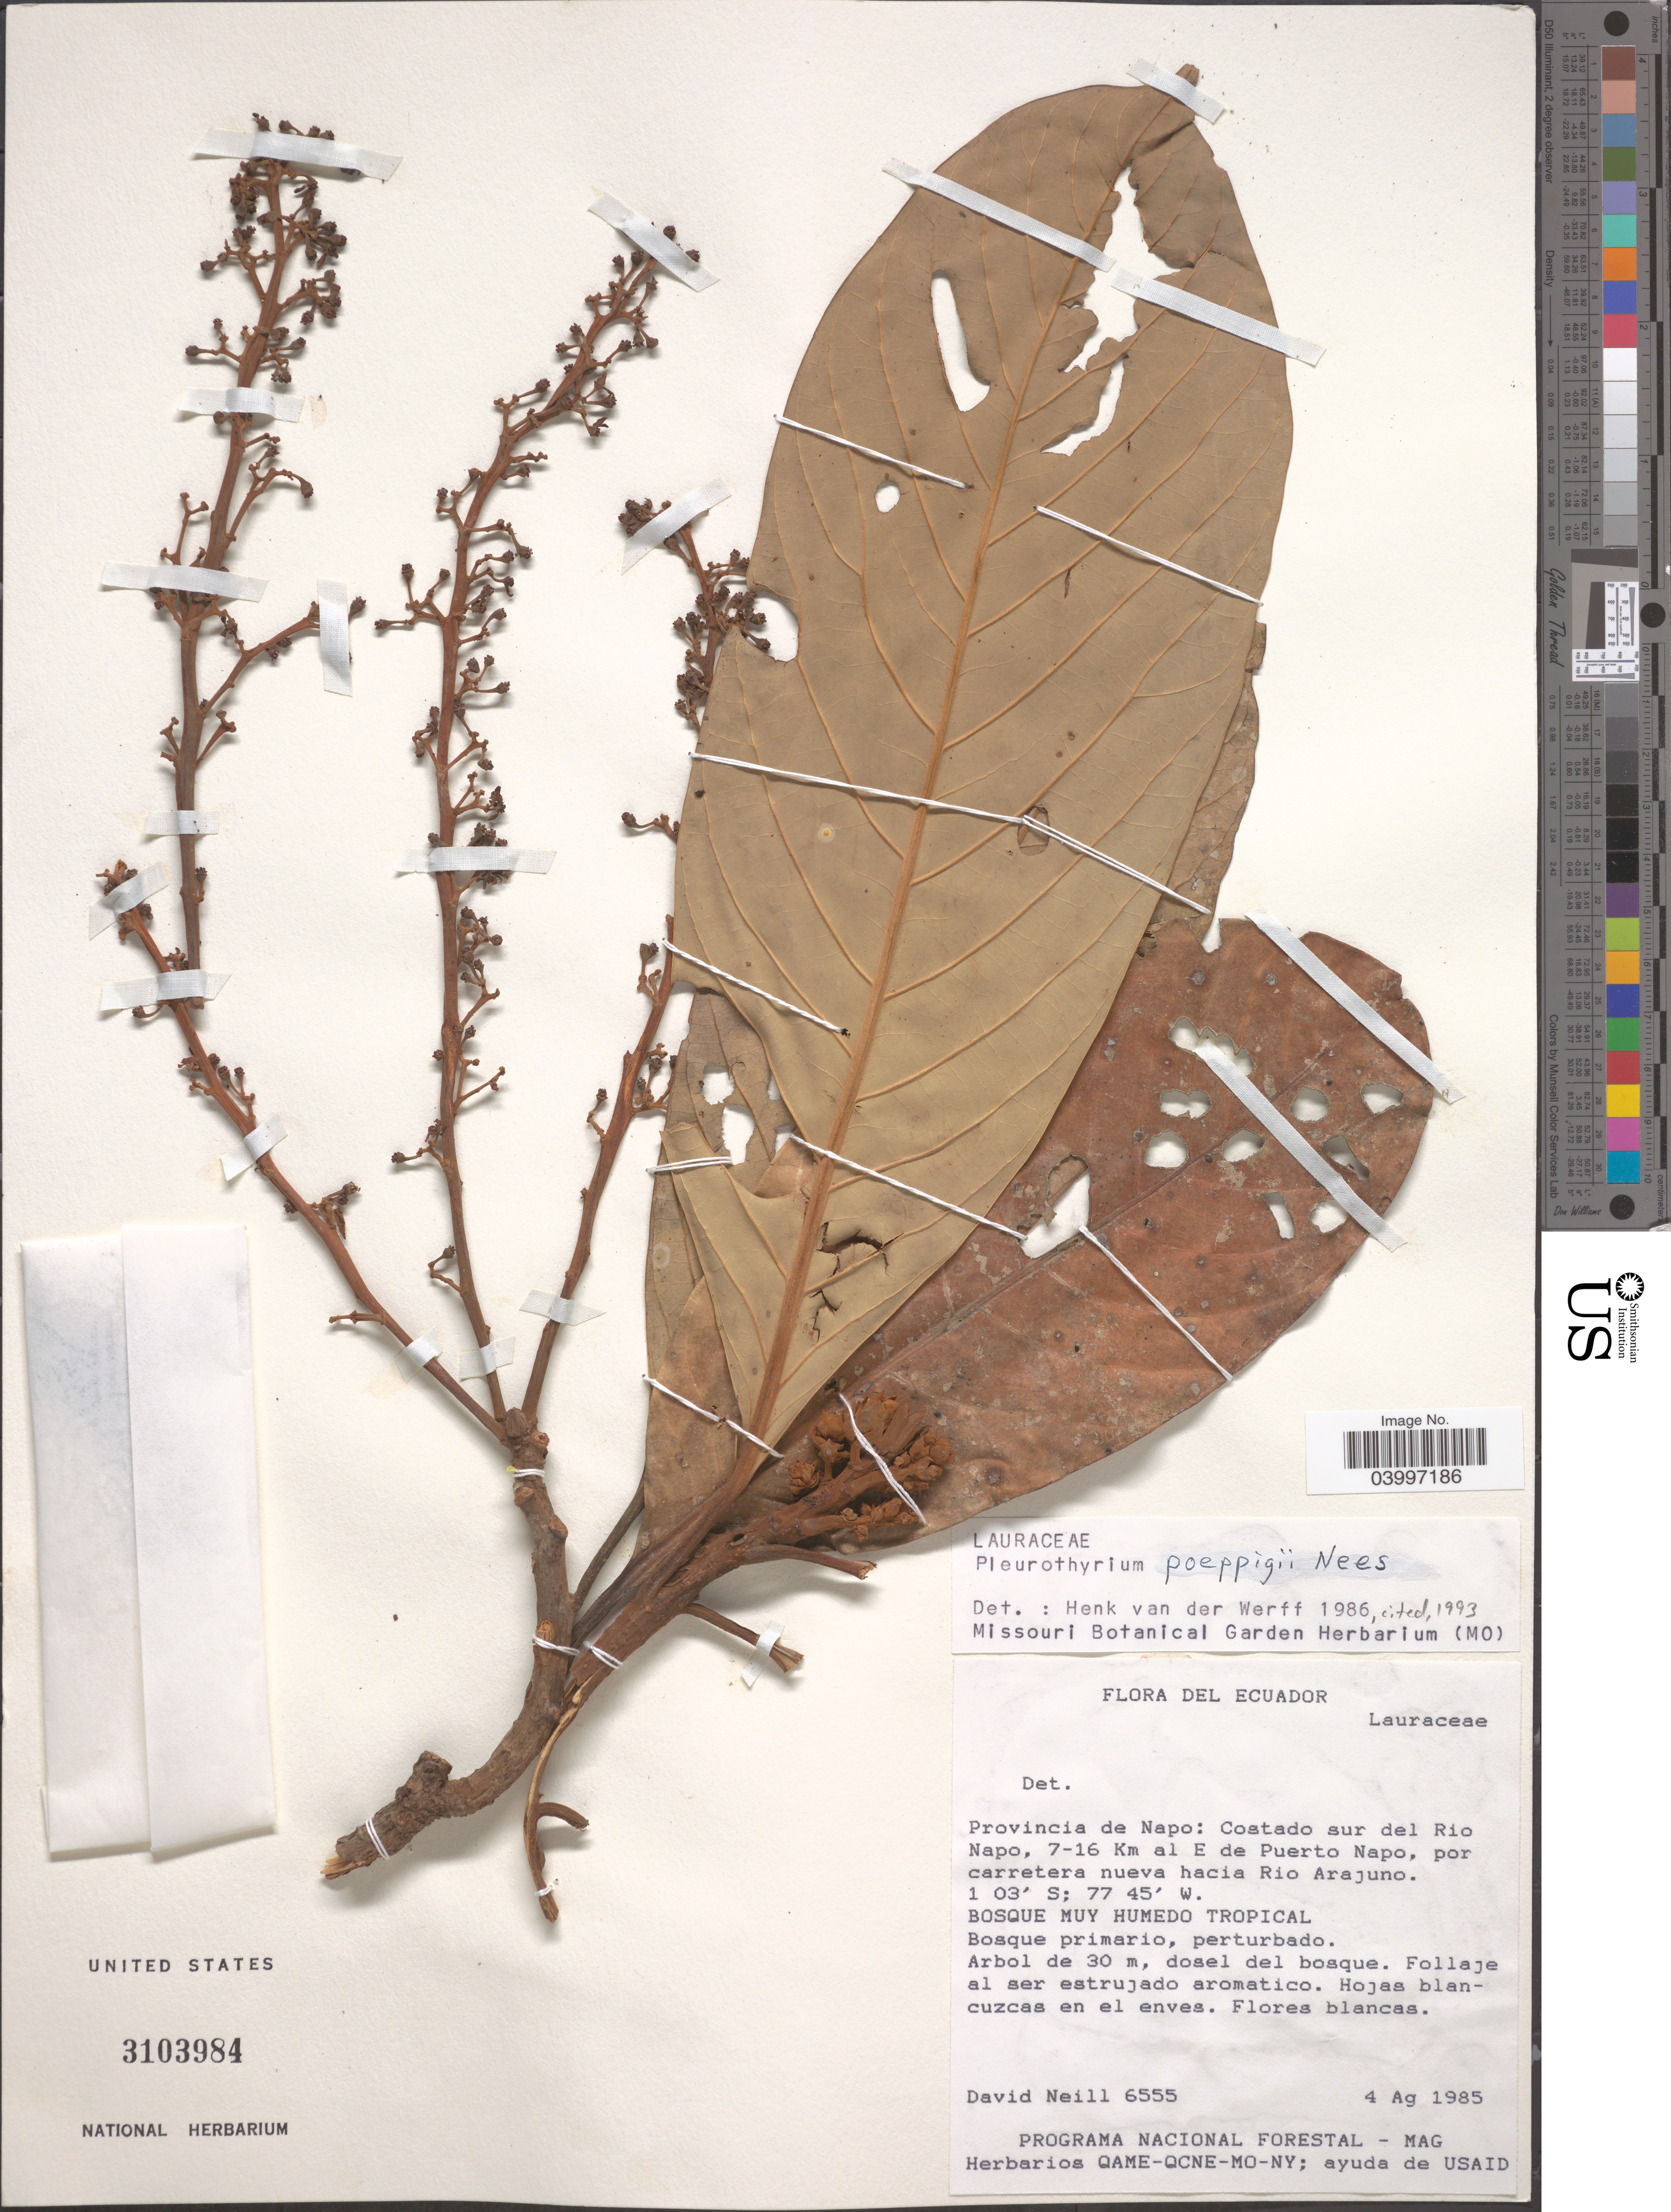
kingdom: Plantae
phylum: Tracheophyta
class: Magnoliopsida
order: Laurales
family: Lauraceae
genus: Pleurothyrium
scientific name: Pleurothyrium poeppigii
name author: Nees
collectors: D. Neill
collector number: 6555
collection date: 1985-08-04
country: Ecuador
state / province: Napo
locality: Costado sur del Rio Napo, 7-16 Km al E de Puerto Napo, por carretera nueva hacia Rio Arajuno.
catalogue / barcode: US 3103984